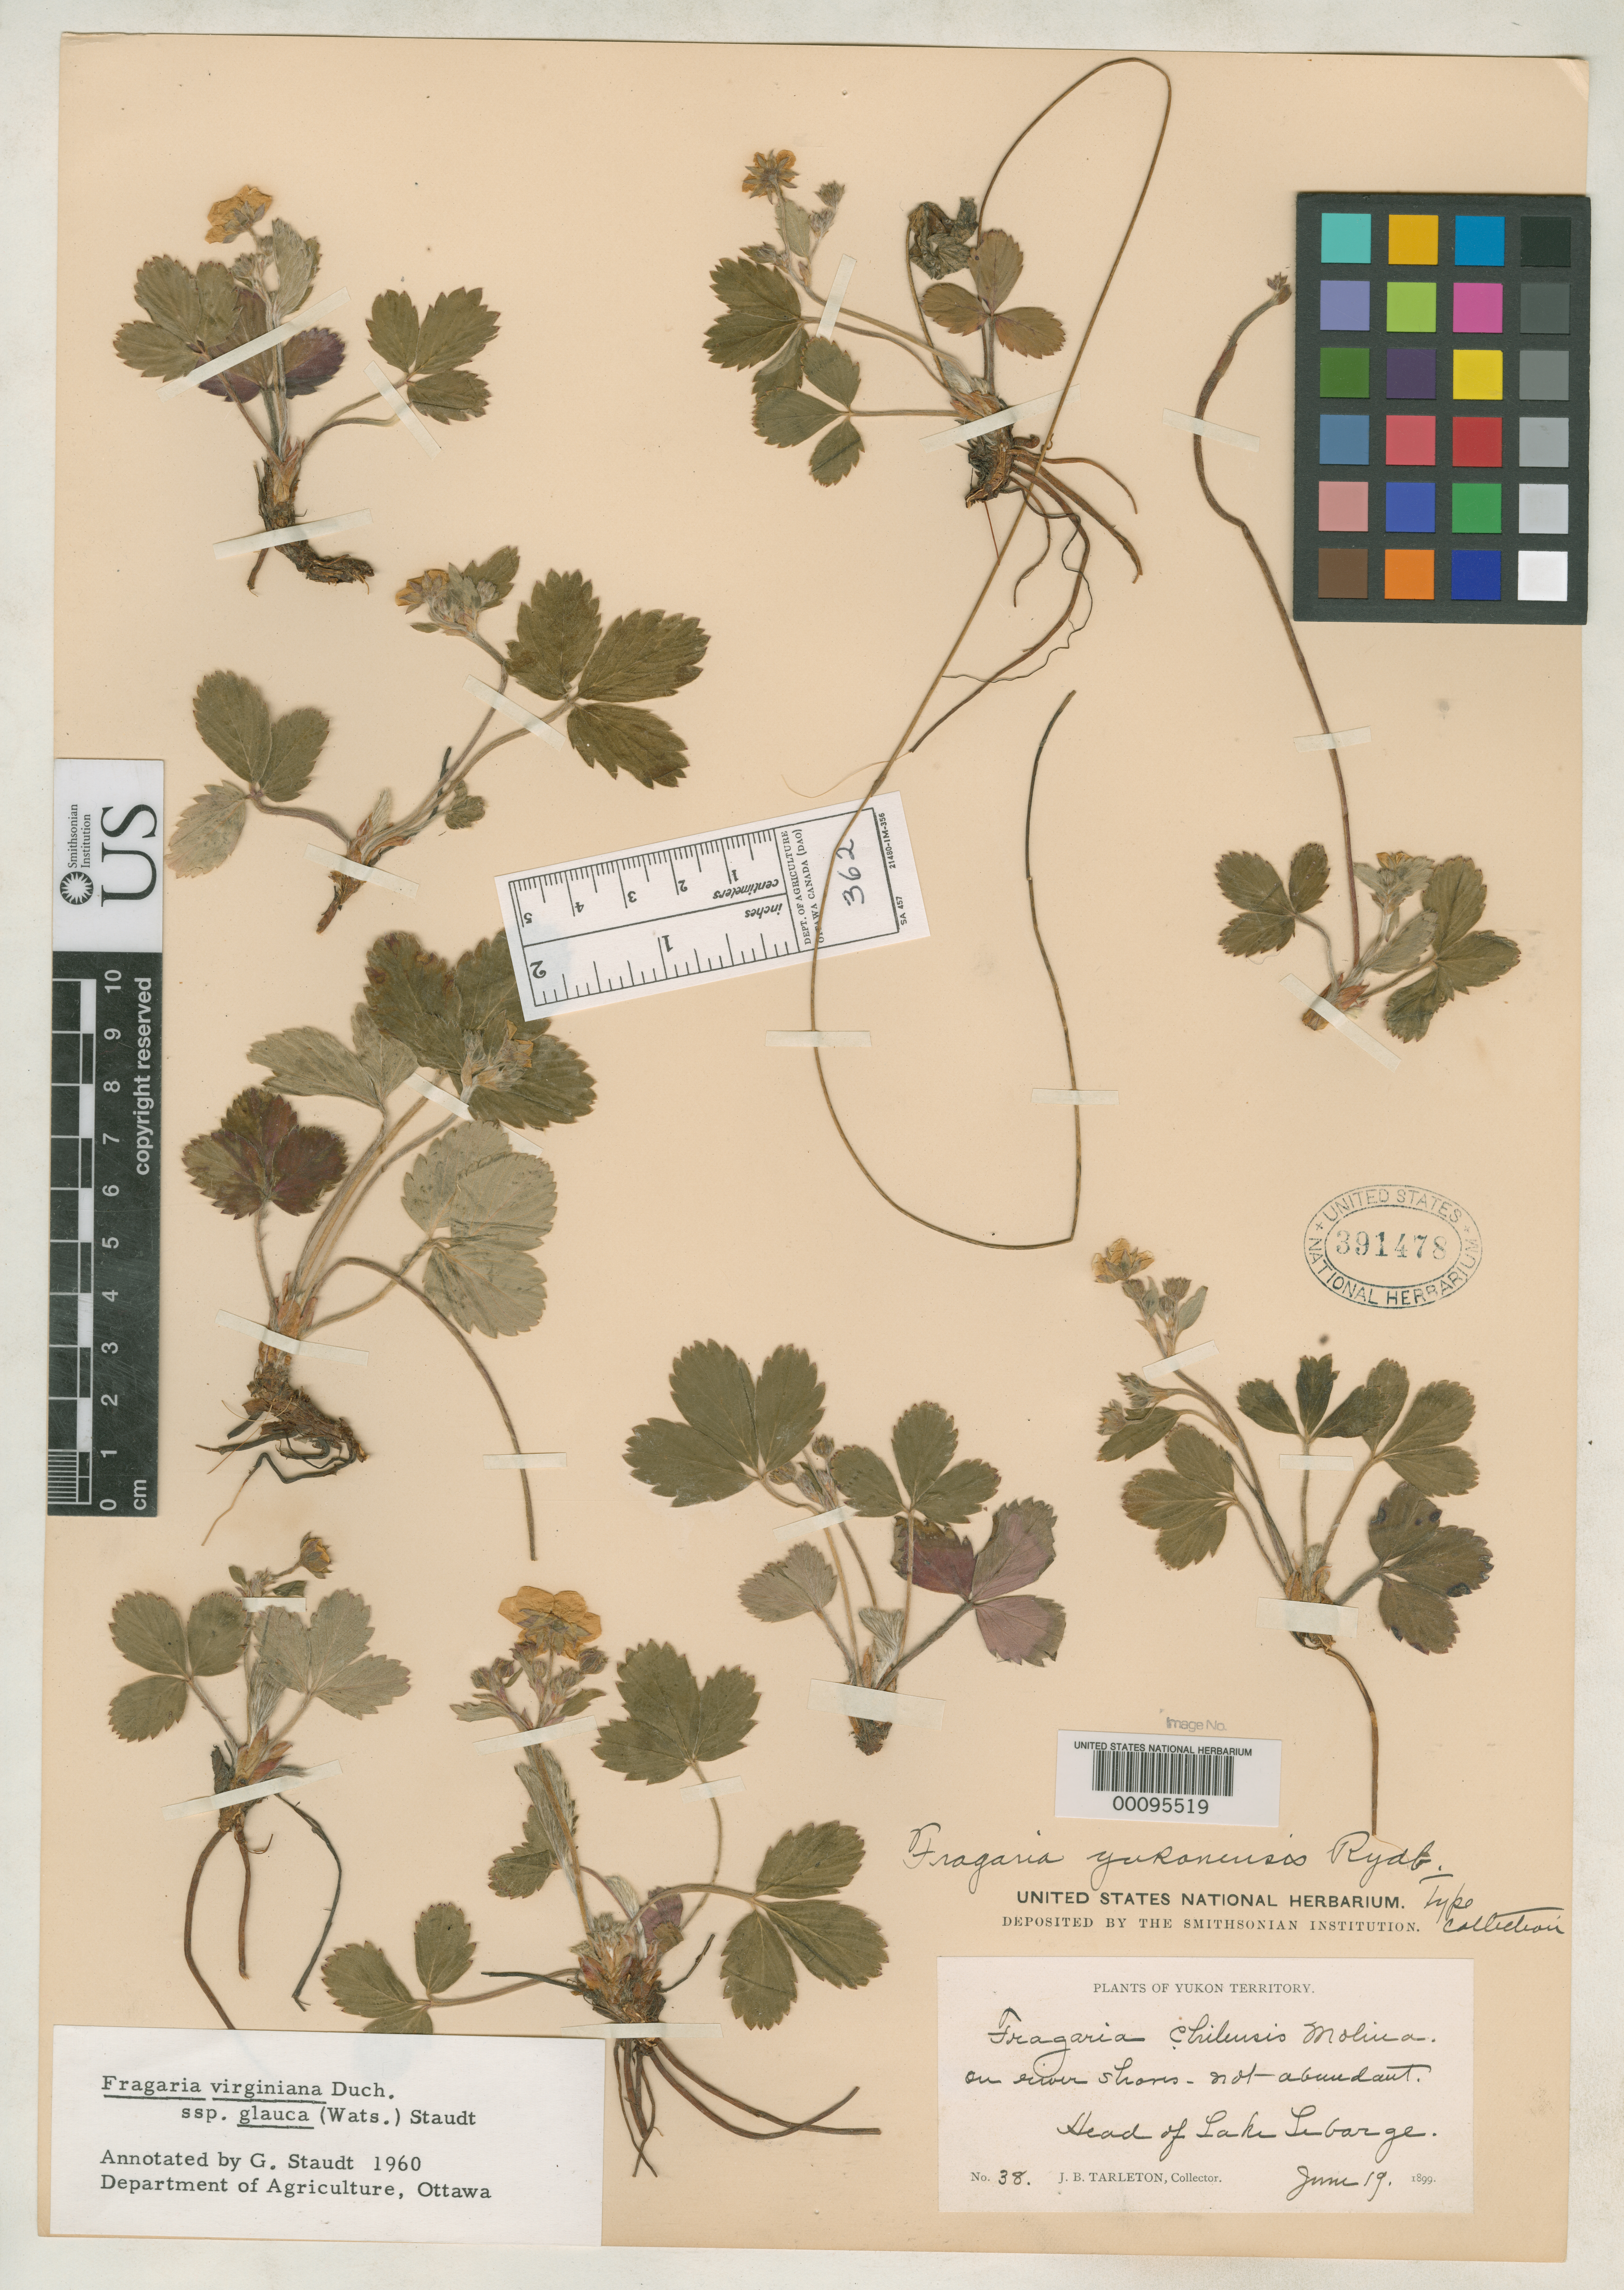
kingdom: Plantae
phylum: Tracheophyta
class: Magnoliopsida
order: Rosales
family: Rosaceae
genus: Fragaria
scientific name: Fragaria yukonensis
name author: Rydb.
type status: Isotype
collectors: J. Tarleton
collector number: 38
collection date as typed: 19 Jun 1899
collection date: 1899-06-19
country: Canada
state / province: Yukon Territory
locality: Head of Lake Lebarge.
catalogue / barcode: US 391478